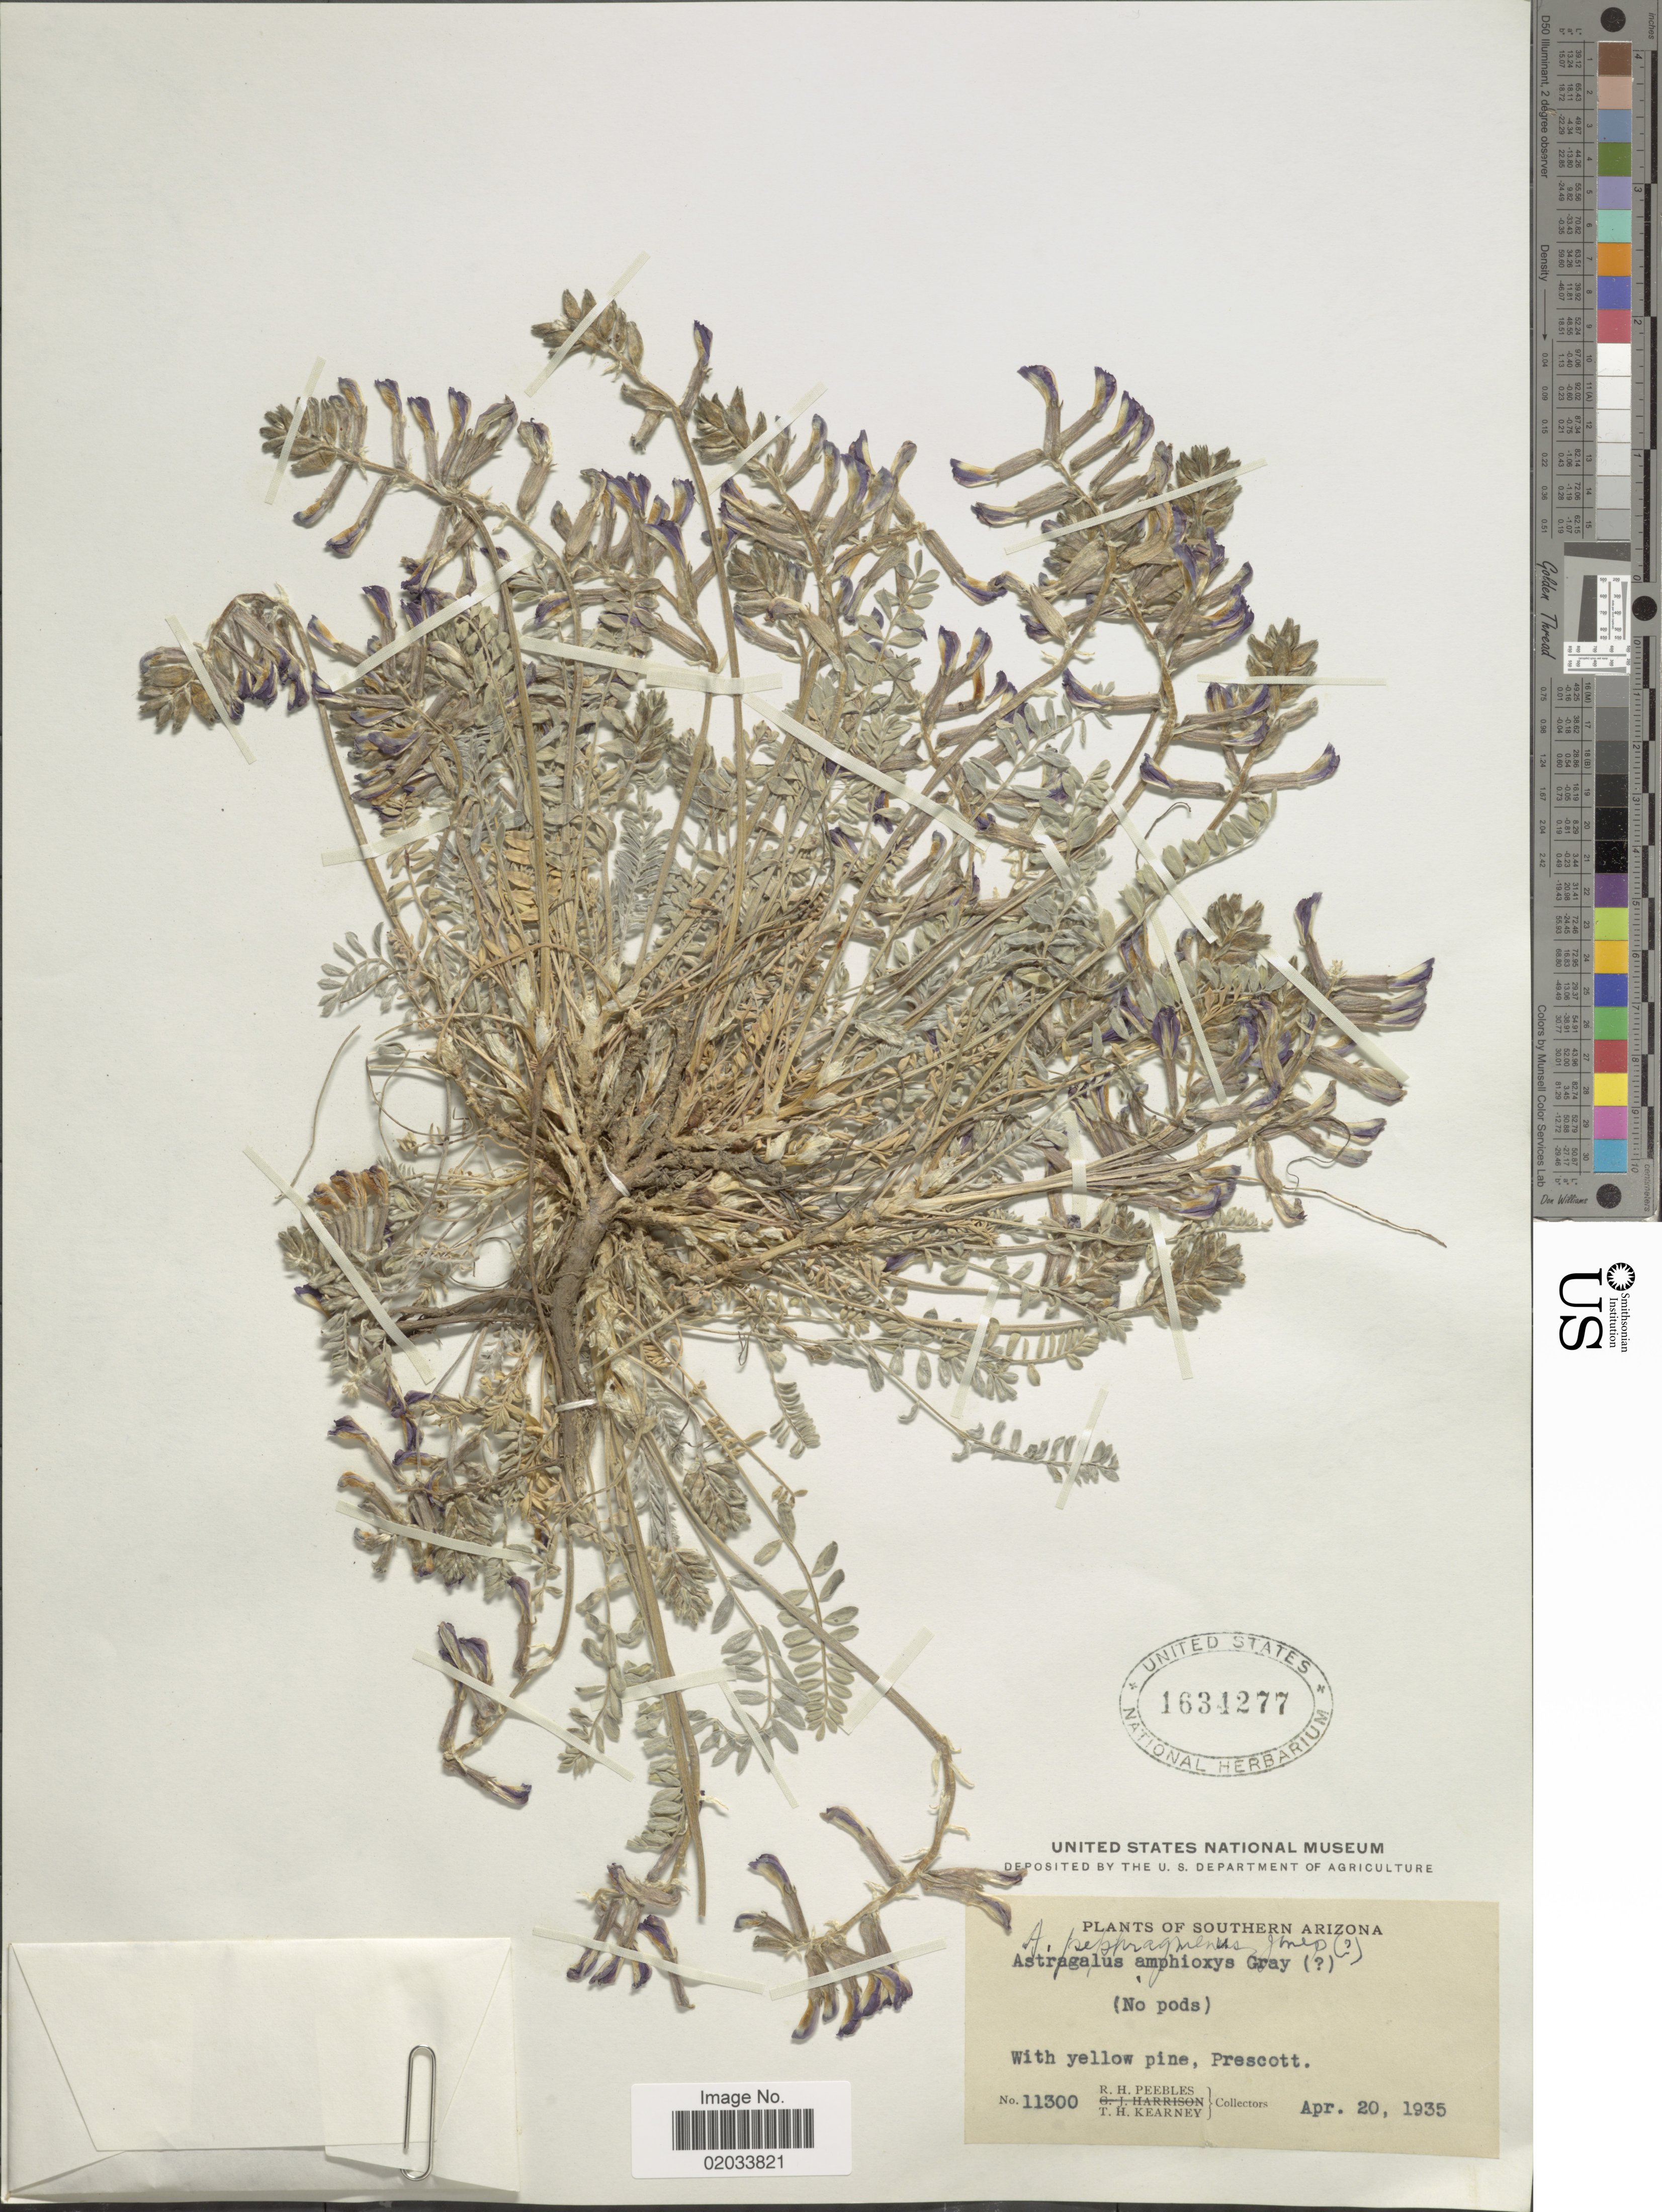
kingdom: Plantae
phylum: Tracheophyta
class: Magnoliopsida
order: Fabales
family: Fabaceae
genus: Astragalus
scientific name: Astragalus pephragmenus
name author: M.E. Jones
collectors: R. H. Peebles & T. H. Kearney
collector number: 11300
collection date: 1935-04-20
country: United States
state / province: Arizona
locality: Southern Arizona, With yellow pine, Prescott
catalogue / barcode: US 1634277